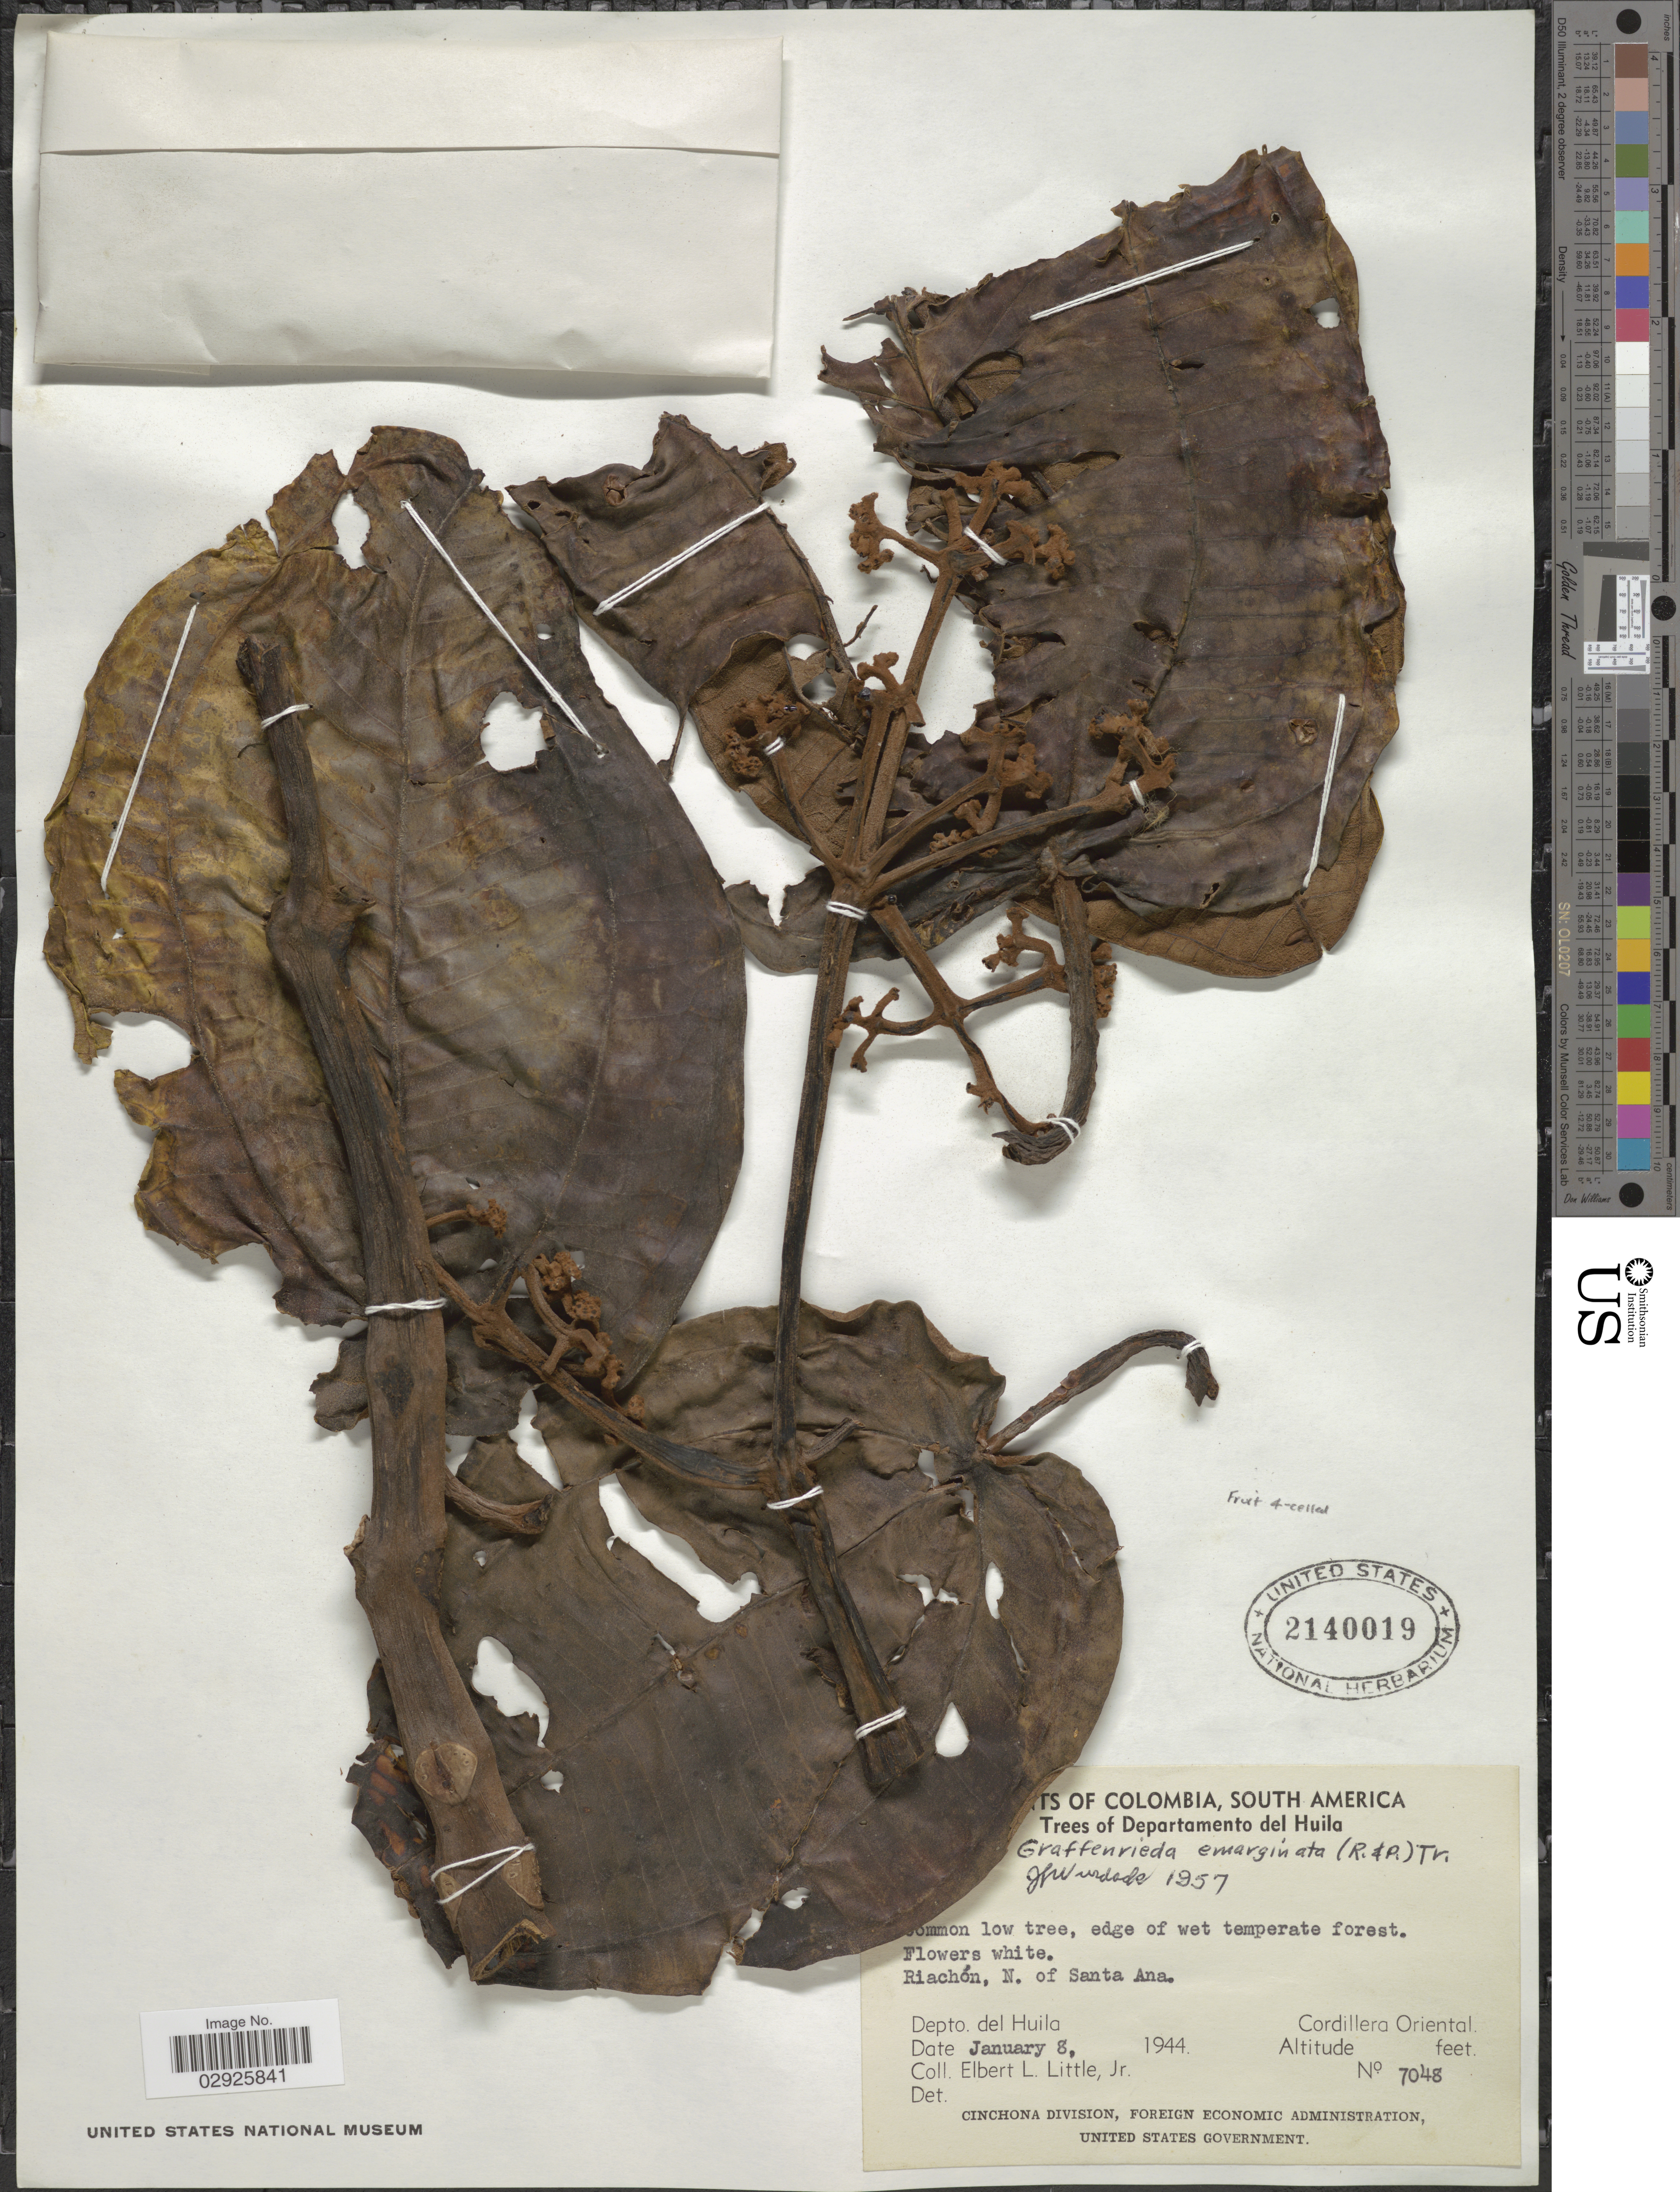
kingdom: Plantae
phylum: Tracheophyta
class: Magnoliopsida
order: Myrtales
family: Melastomataceae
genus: Graffenrieda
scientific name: Graffenrieda emarginata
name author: (Ruiz & Pav.) Triana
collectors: E. L. Little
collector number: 7048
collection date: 1944-01-08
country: Colombia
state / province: Huila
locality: Departamento del Huila. Riachón, N. of Santa Ana. Depto. del Huila. Cordillera Oriental.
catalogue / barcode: US 2140019